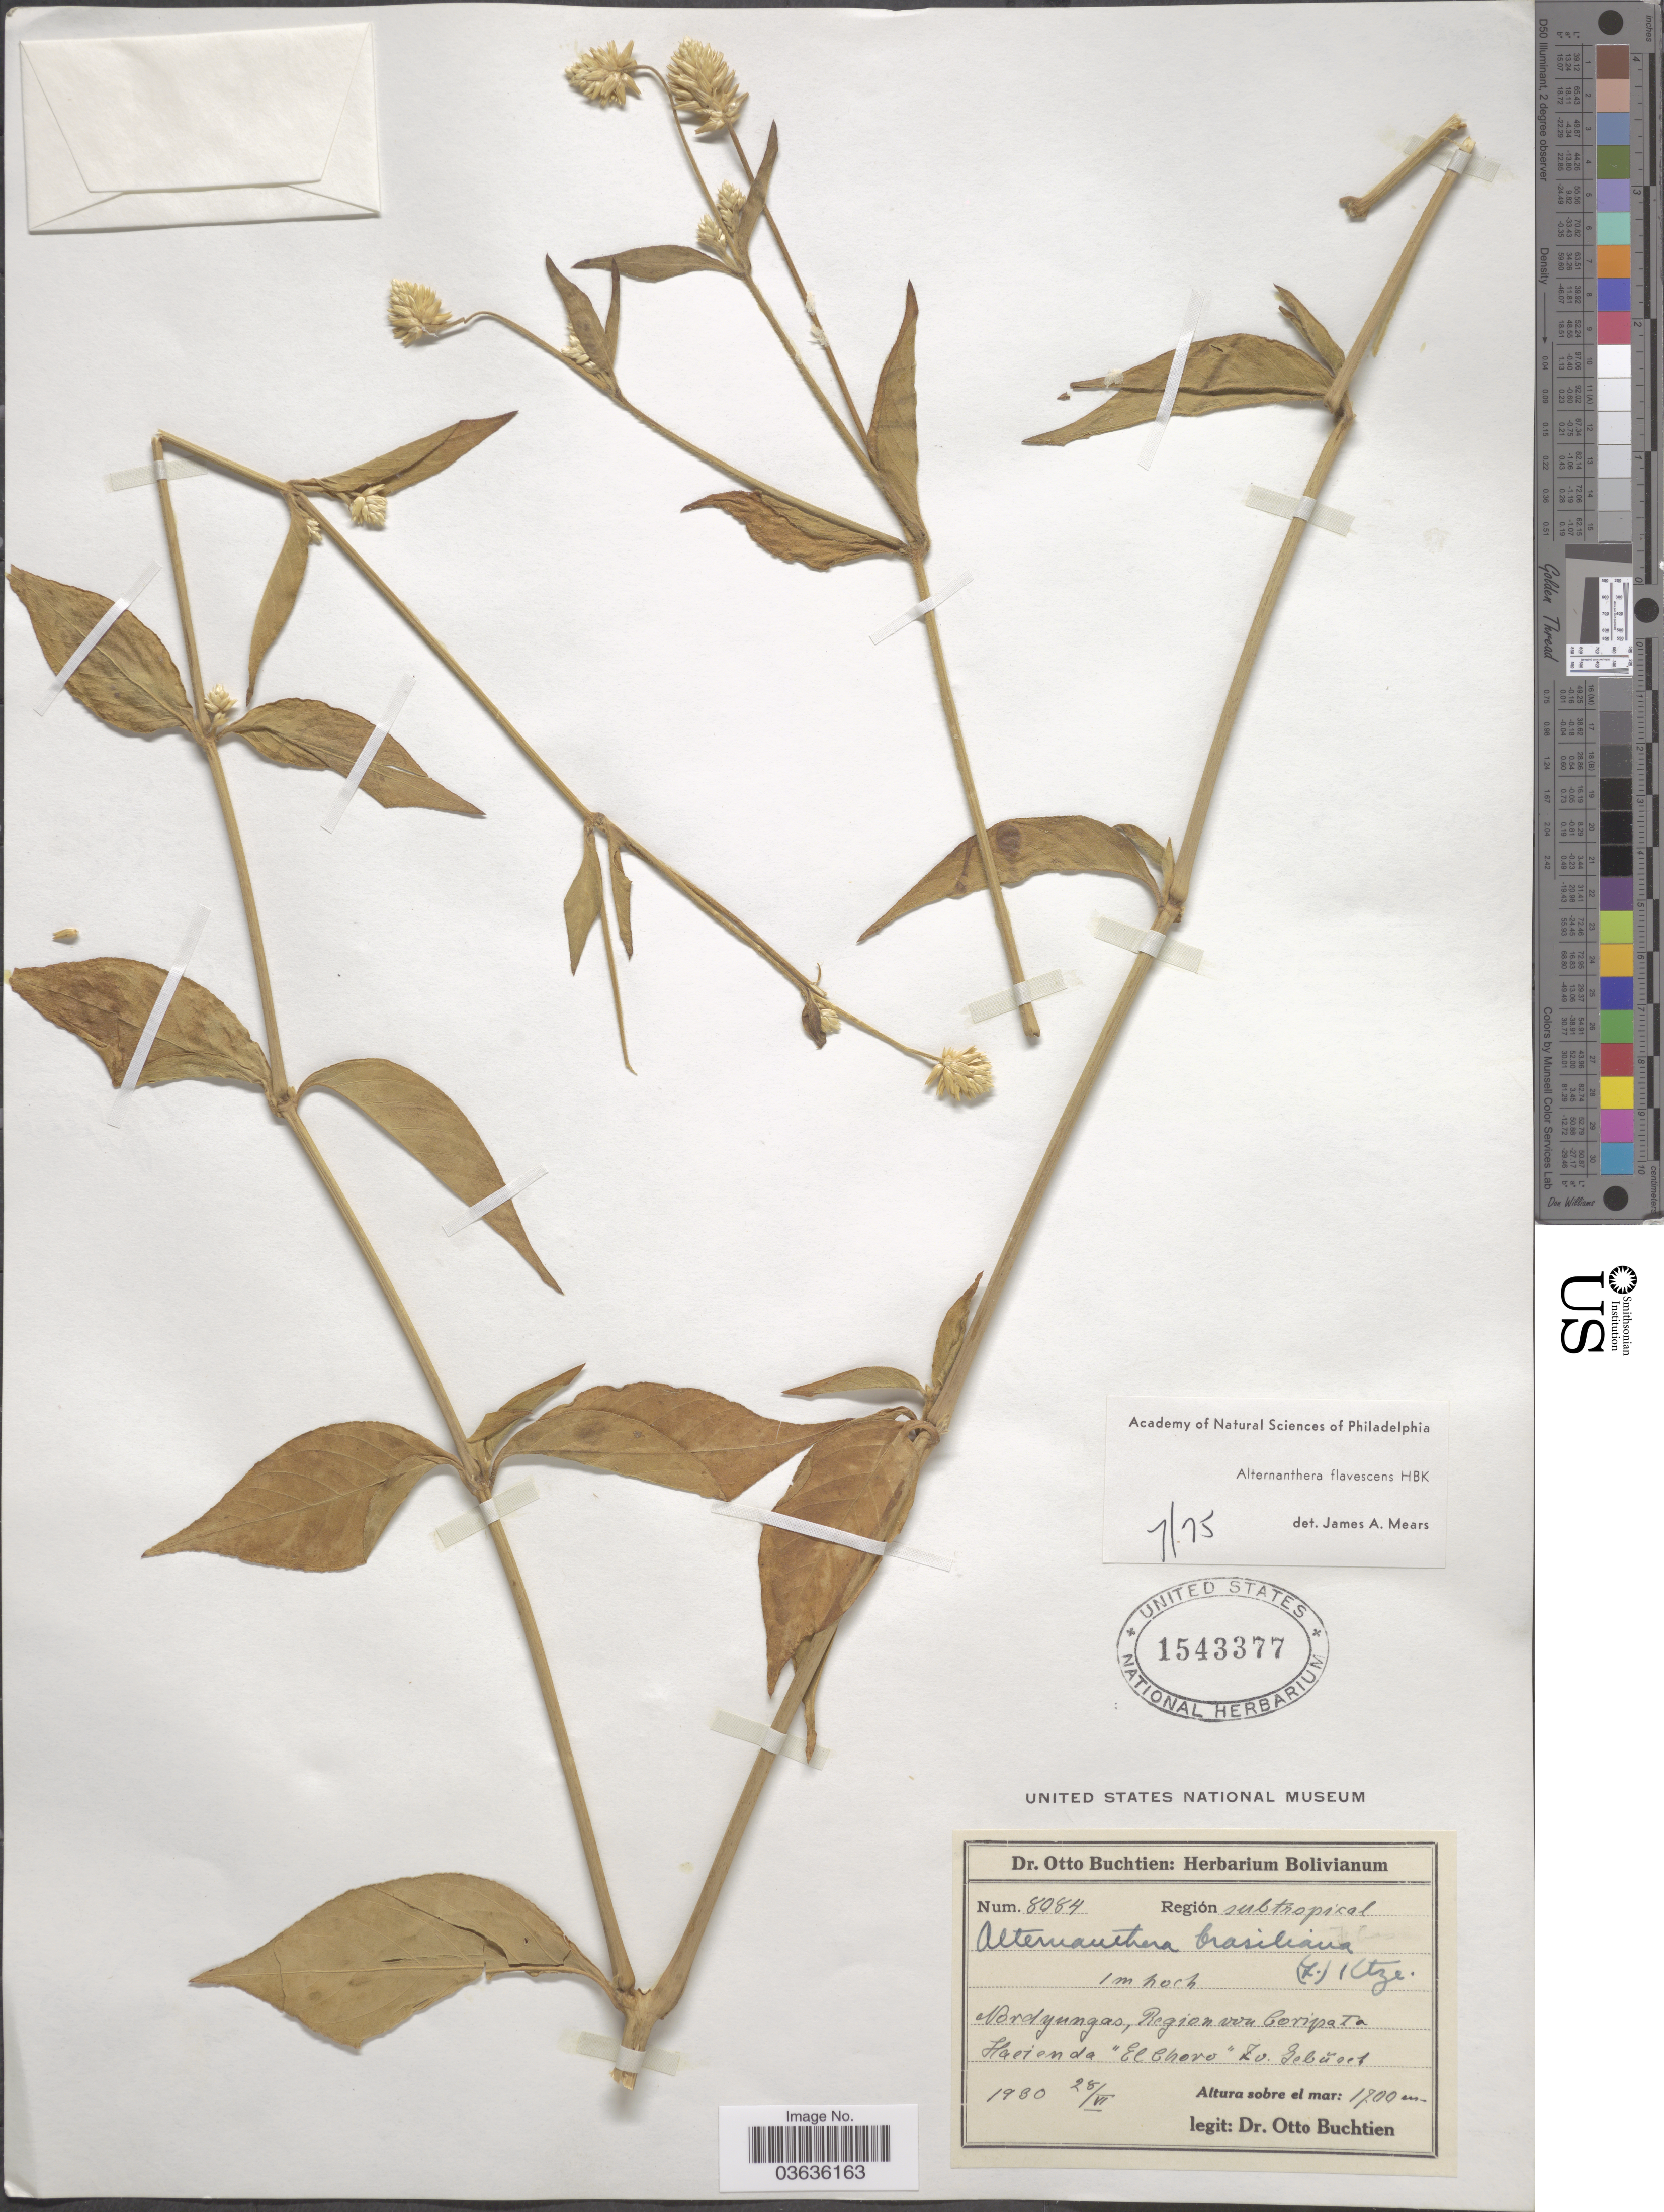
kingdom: Plantae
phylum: Tracheophyta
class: Magnoliopsida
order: Caryophyllales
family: Amaranthaceae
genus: Alternanthera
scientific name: Alternanthera flavescens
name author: Kunth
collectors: O. Buchtien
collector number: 8084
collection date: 1930-06-28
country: Bolivia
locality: Región subtropical. Nordyungas, Region von Coripata. Hacienda "El Choro"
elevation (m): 1700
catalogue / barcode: US 1543377